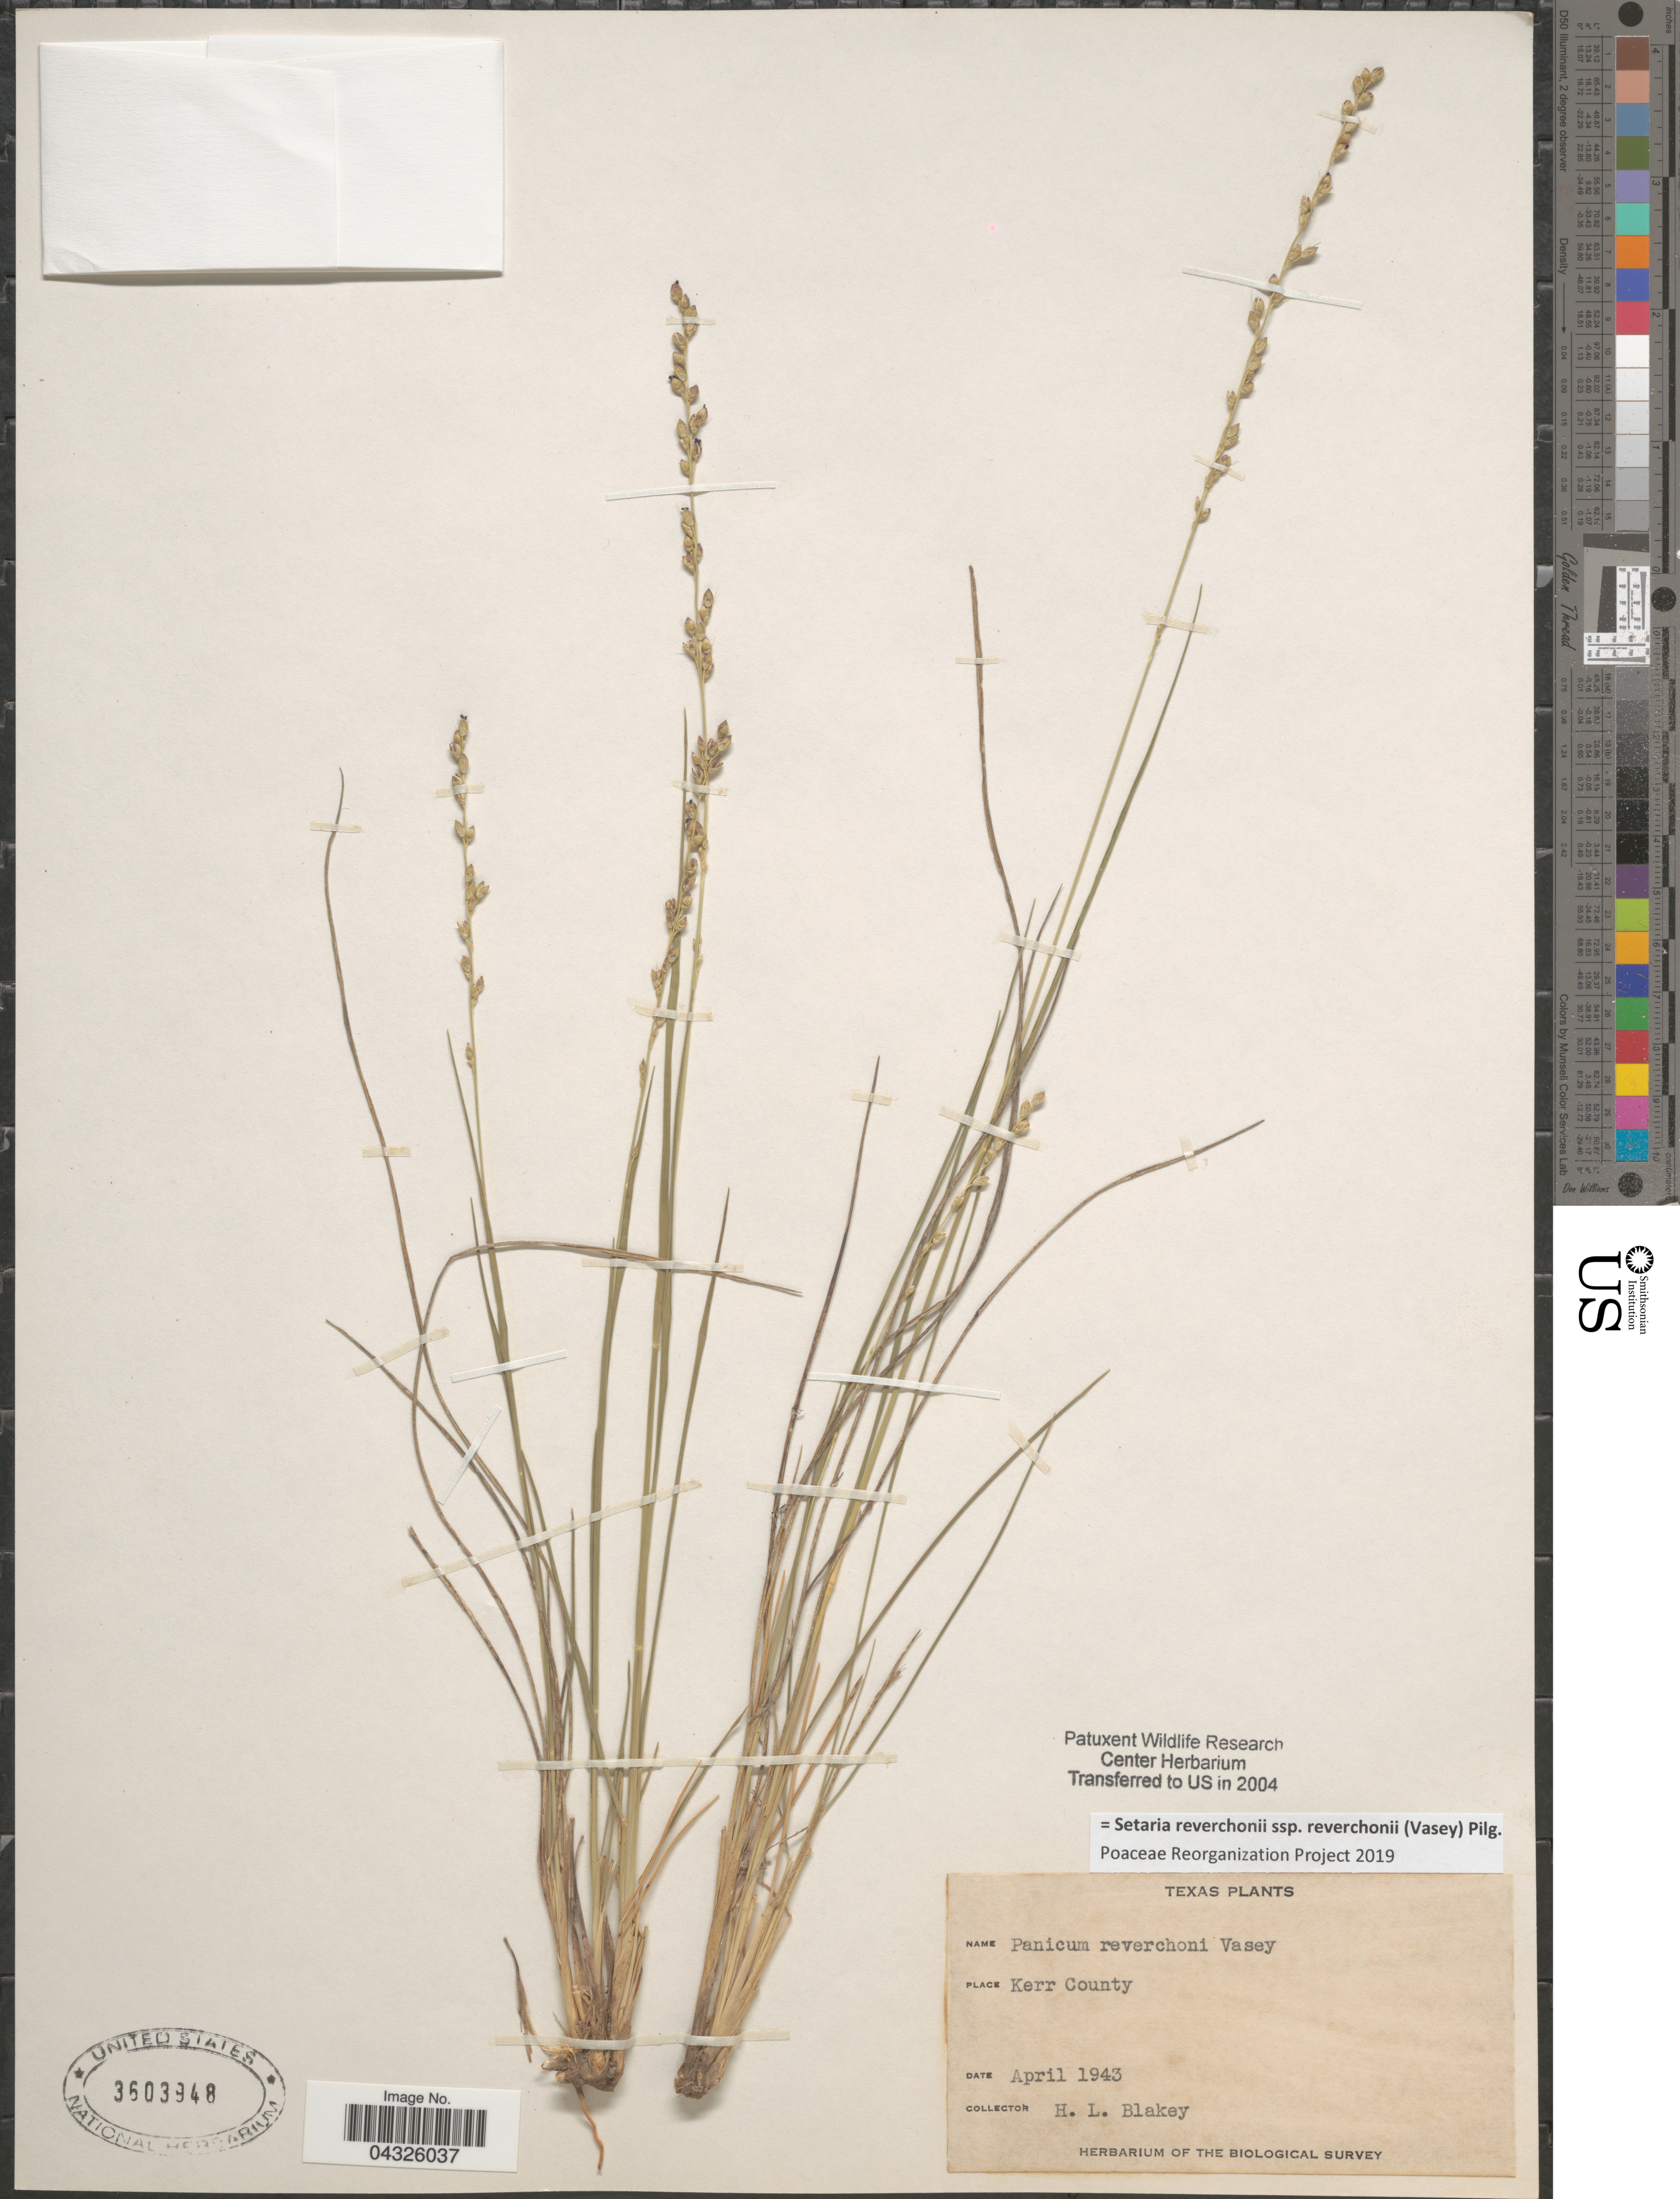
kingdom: Plantae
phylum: Tracheophyta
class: Liliopsida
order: Poales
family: Poaceae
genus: Setaria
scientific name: Setaria reverchonii subsp. reverchonii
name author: (Vasey) Pilg.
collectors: H. Blakey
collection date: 1943-04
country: United States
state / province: Texas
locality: Kerr County. The Biological Survey.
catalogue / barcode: US 3603948